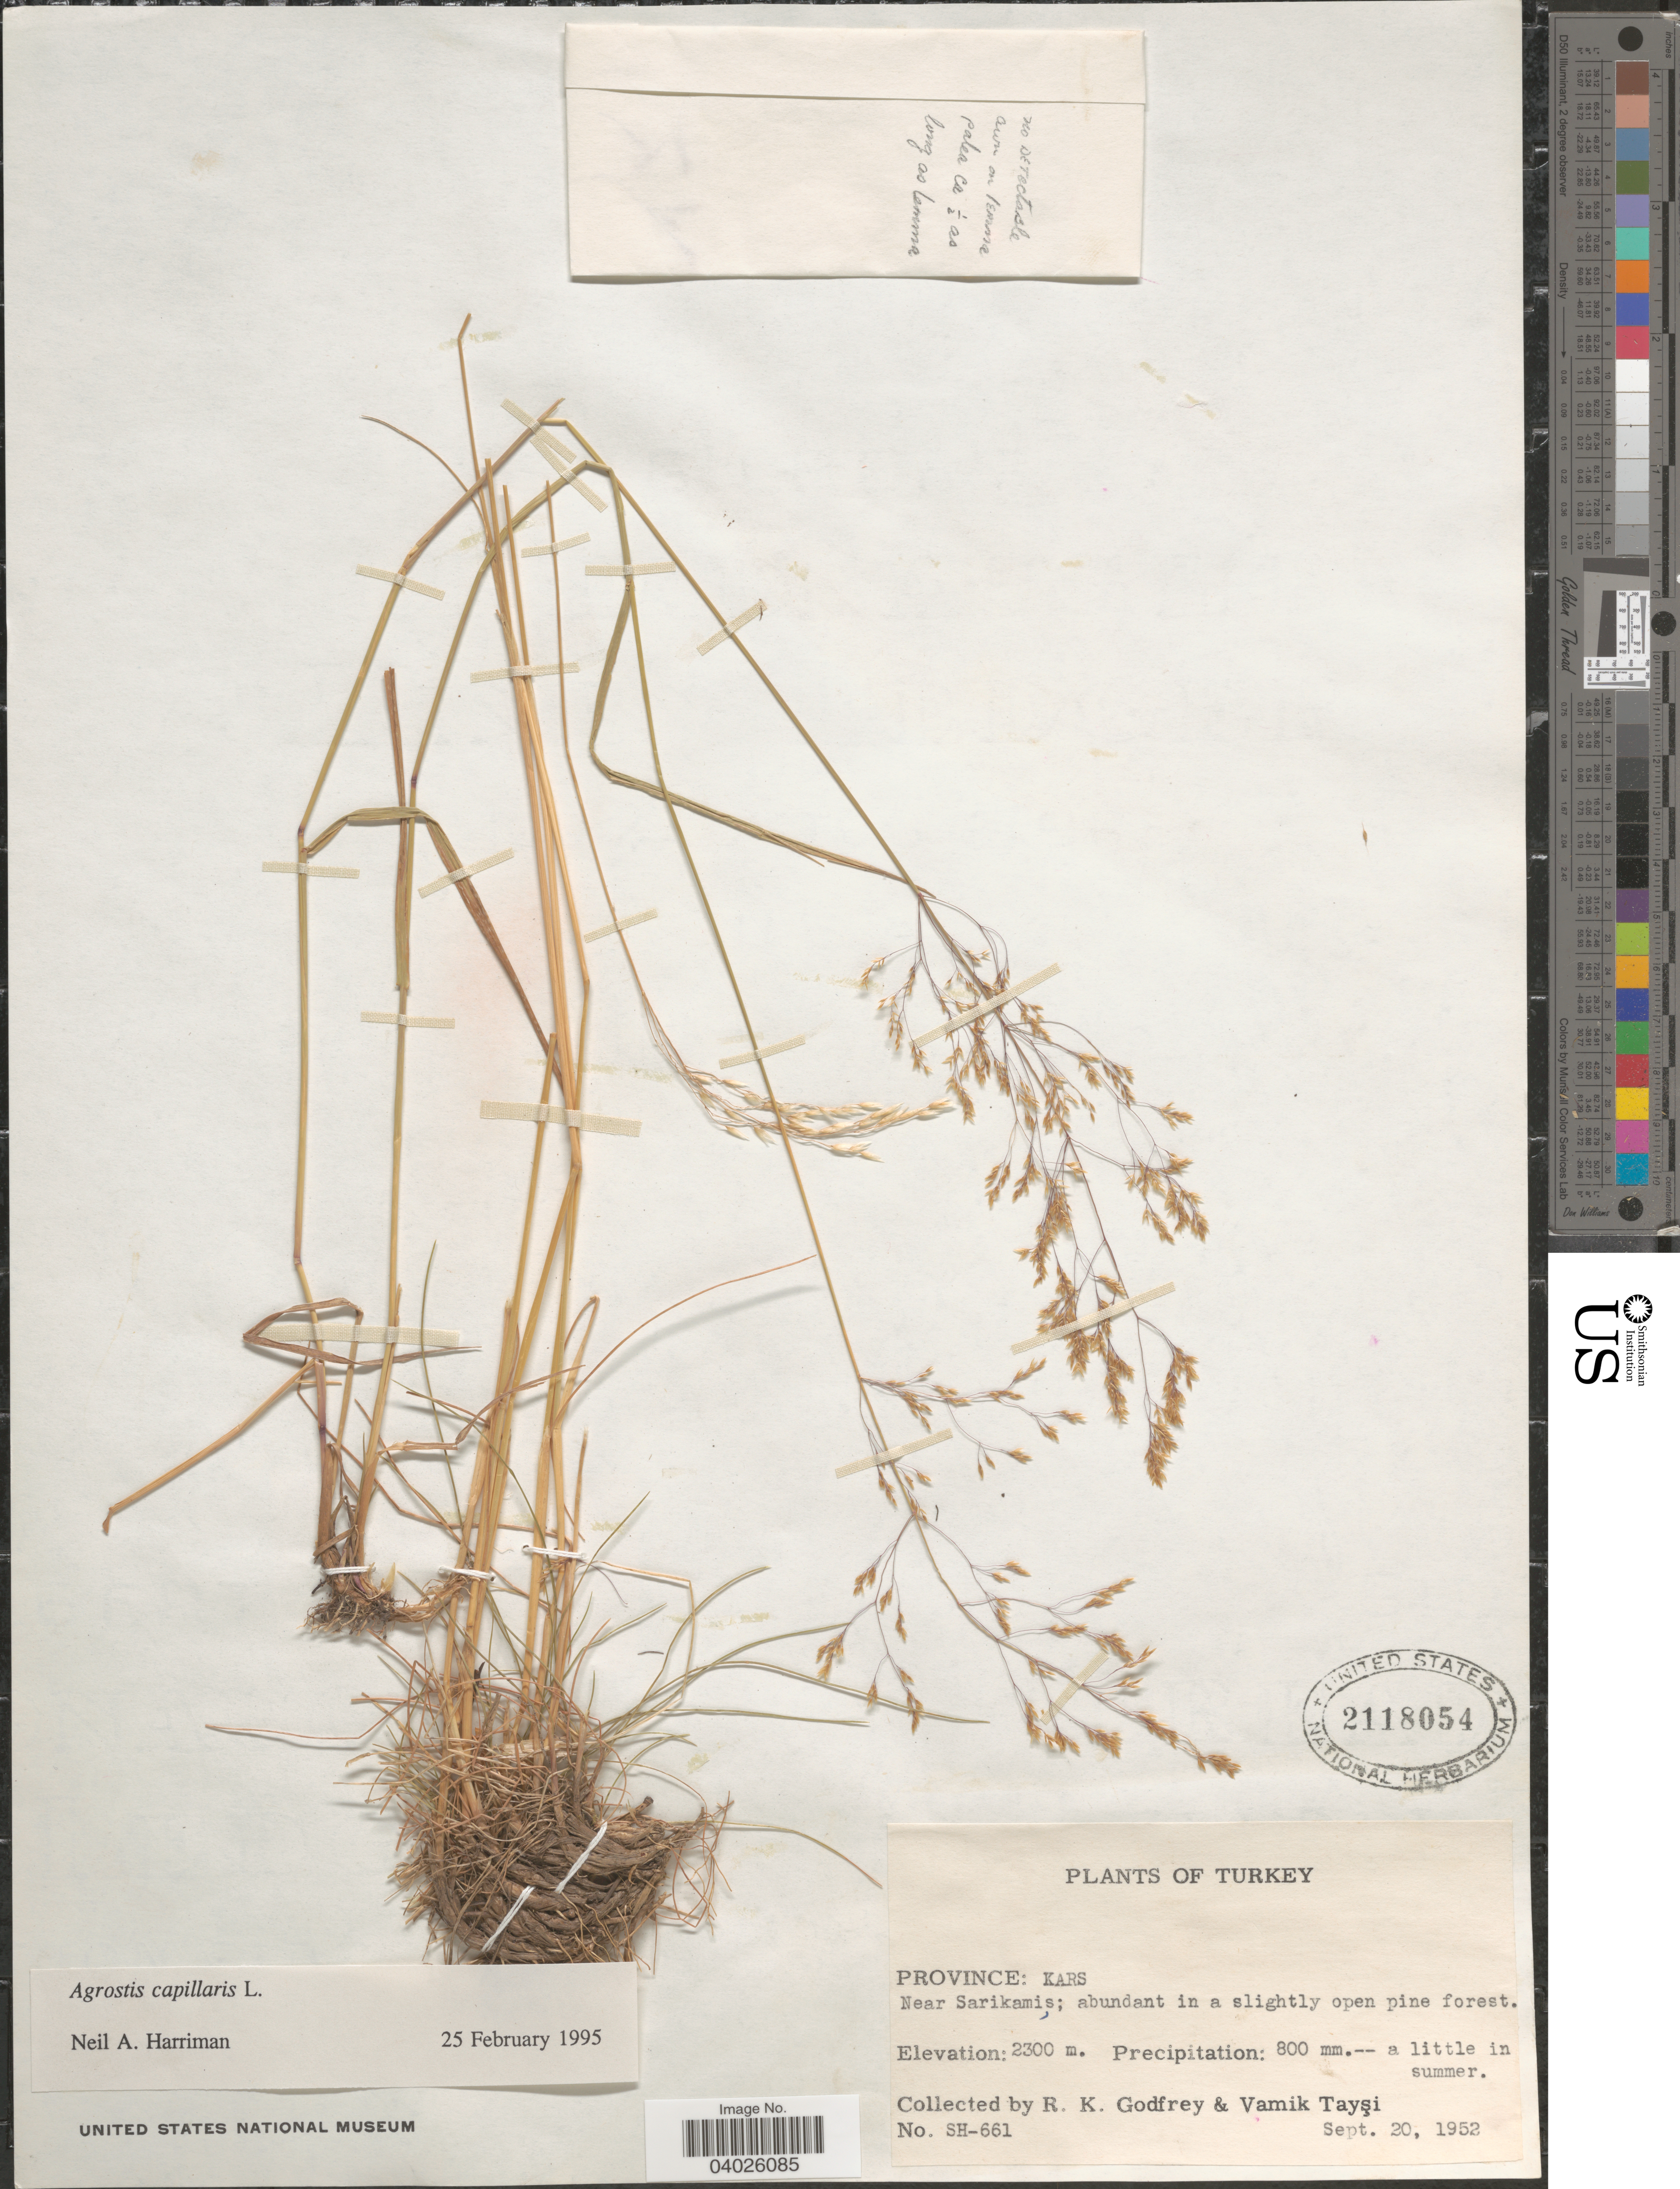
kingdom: Plantae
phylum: Tracheophyta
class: Liliopsida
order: Poales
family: Poaceae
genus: Agrostis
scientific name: Agrostis capillaris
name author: L.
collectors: R. K. Godfrey & V. Taysi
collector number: SH-661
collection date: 1952-09-20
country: Turkey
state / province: Kars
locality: Near Sarikamiş.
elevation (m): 2300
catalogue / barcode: US 2118054